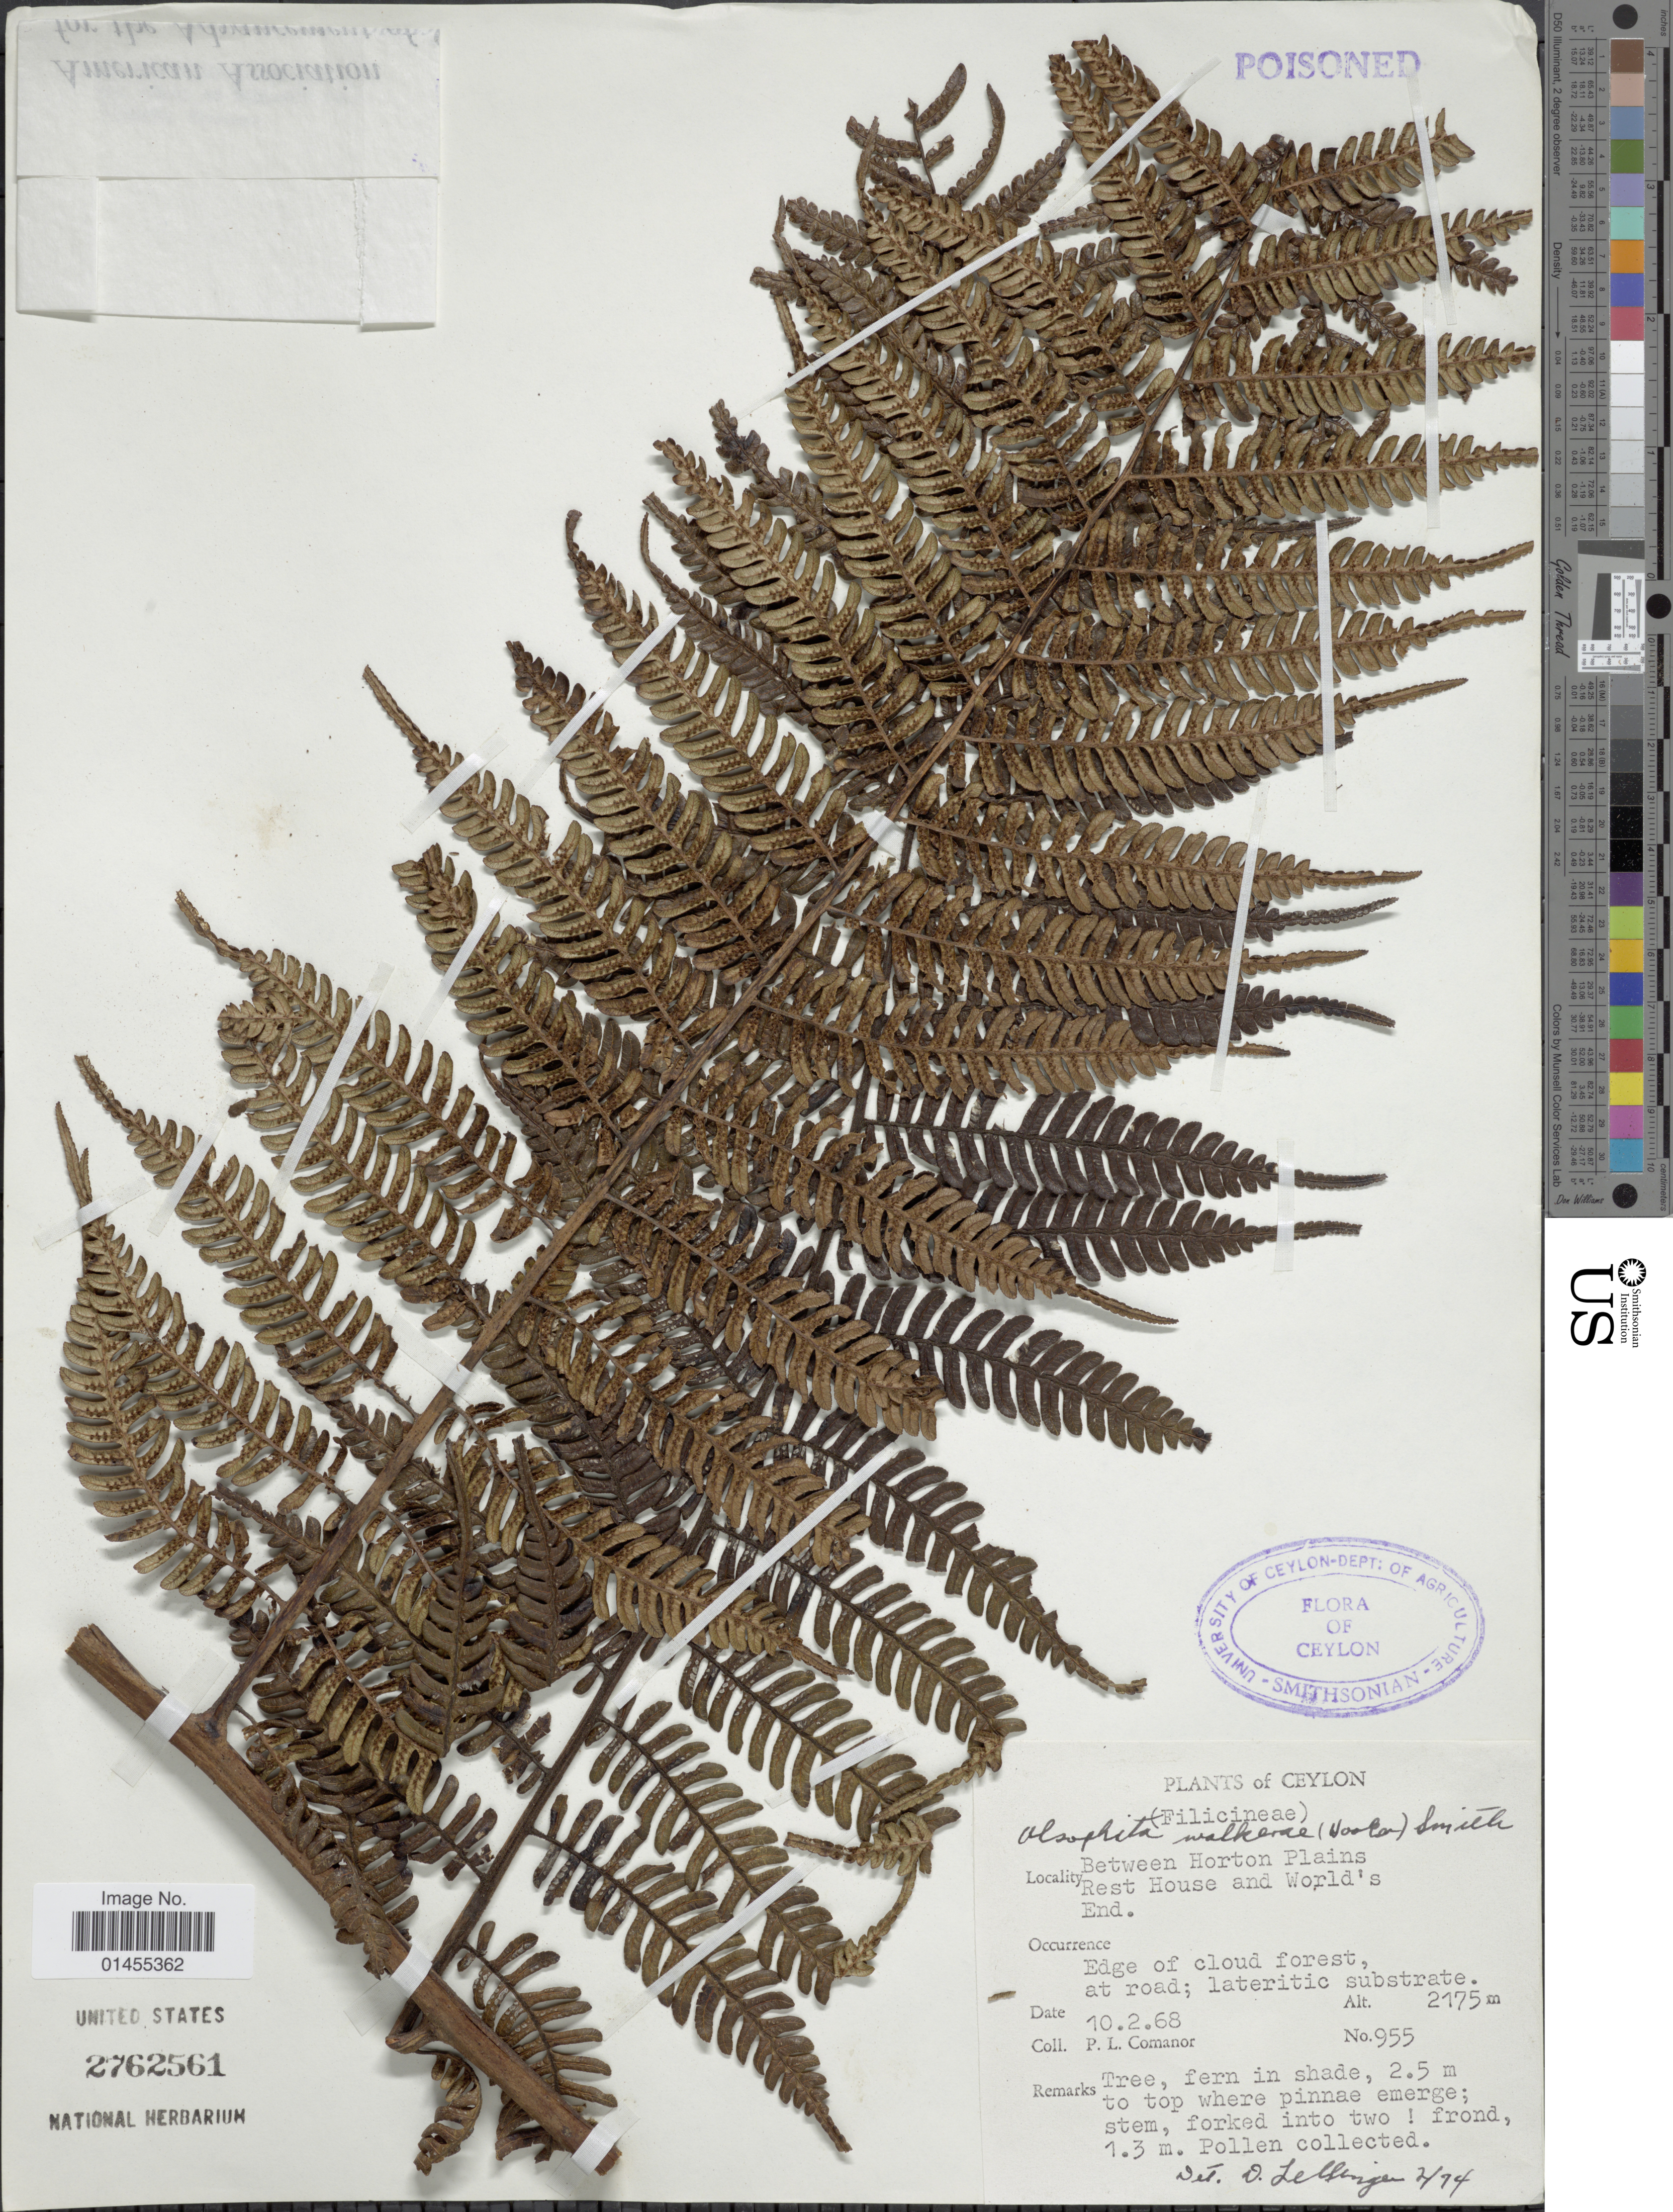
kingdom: Plantae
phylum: Tracheophyta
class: Polypodiopsida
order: Cyatheales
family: Cyatheaceae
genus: Alsophila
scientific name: Alsophila walkerae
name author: (Hook.) J. Sm.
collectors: P. Comanor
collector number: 995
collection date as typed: Transcribed d/m/y: 10/2/68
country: Sri Lanka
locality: Ceylon, between Horton Plains Rest House and World's End.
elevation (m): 2175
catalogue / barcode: US 2762561